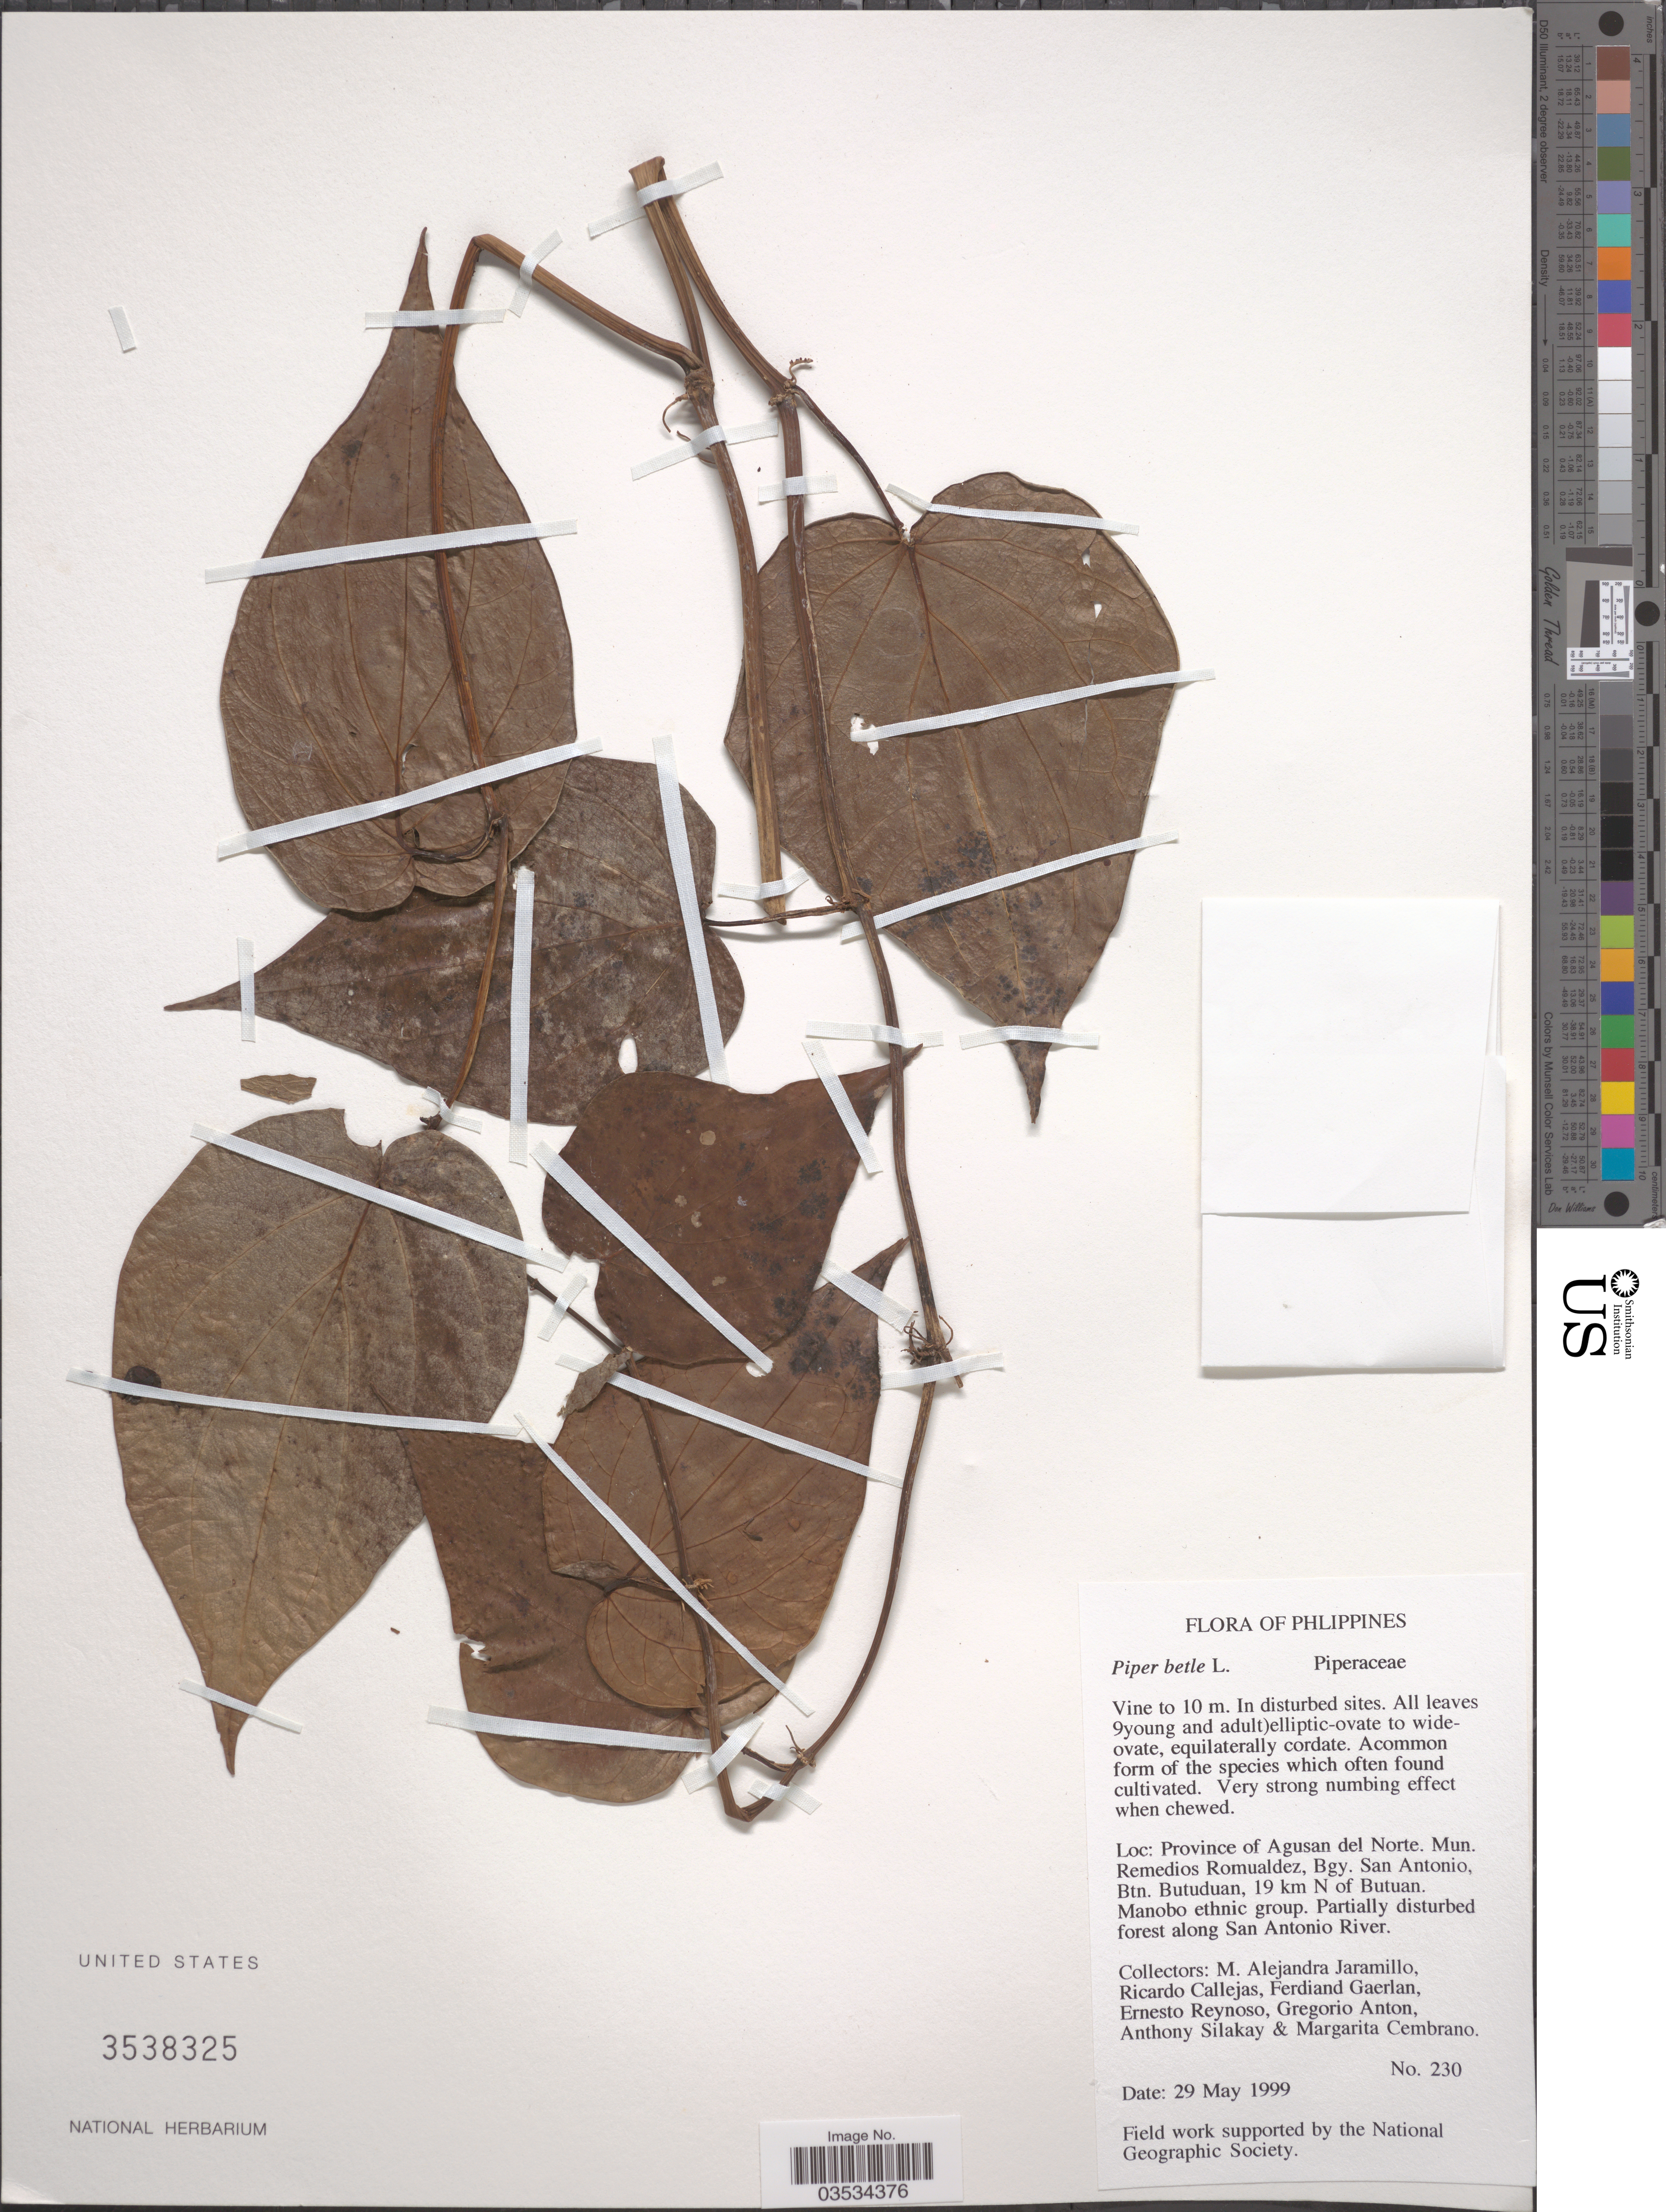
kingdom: Plantae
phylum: Tracheophyta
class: Magnoliopsida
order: Piperales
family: Piperaceae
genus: Piper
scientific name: Piper betle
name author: L.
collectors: M. A. Jaramillo, R. Callejas, F. Gaerlan, E. Reynoso & et al.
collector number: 230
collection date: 1999-05-29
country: Philippines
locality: Province of Agusan del Norte. Mun. Remedios Romualdez, Bgy. San Antonio, Btn. Butuduan, 19 km N of Butuan. Manobo ethnic group. Forest along San Antonio River.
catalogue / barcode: US 3538325